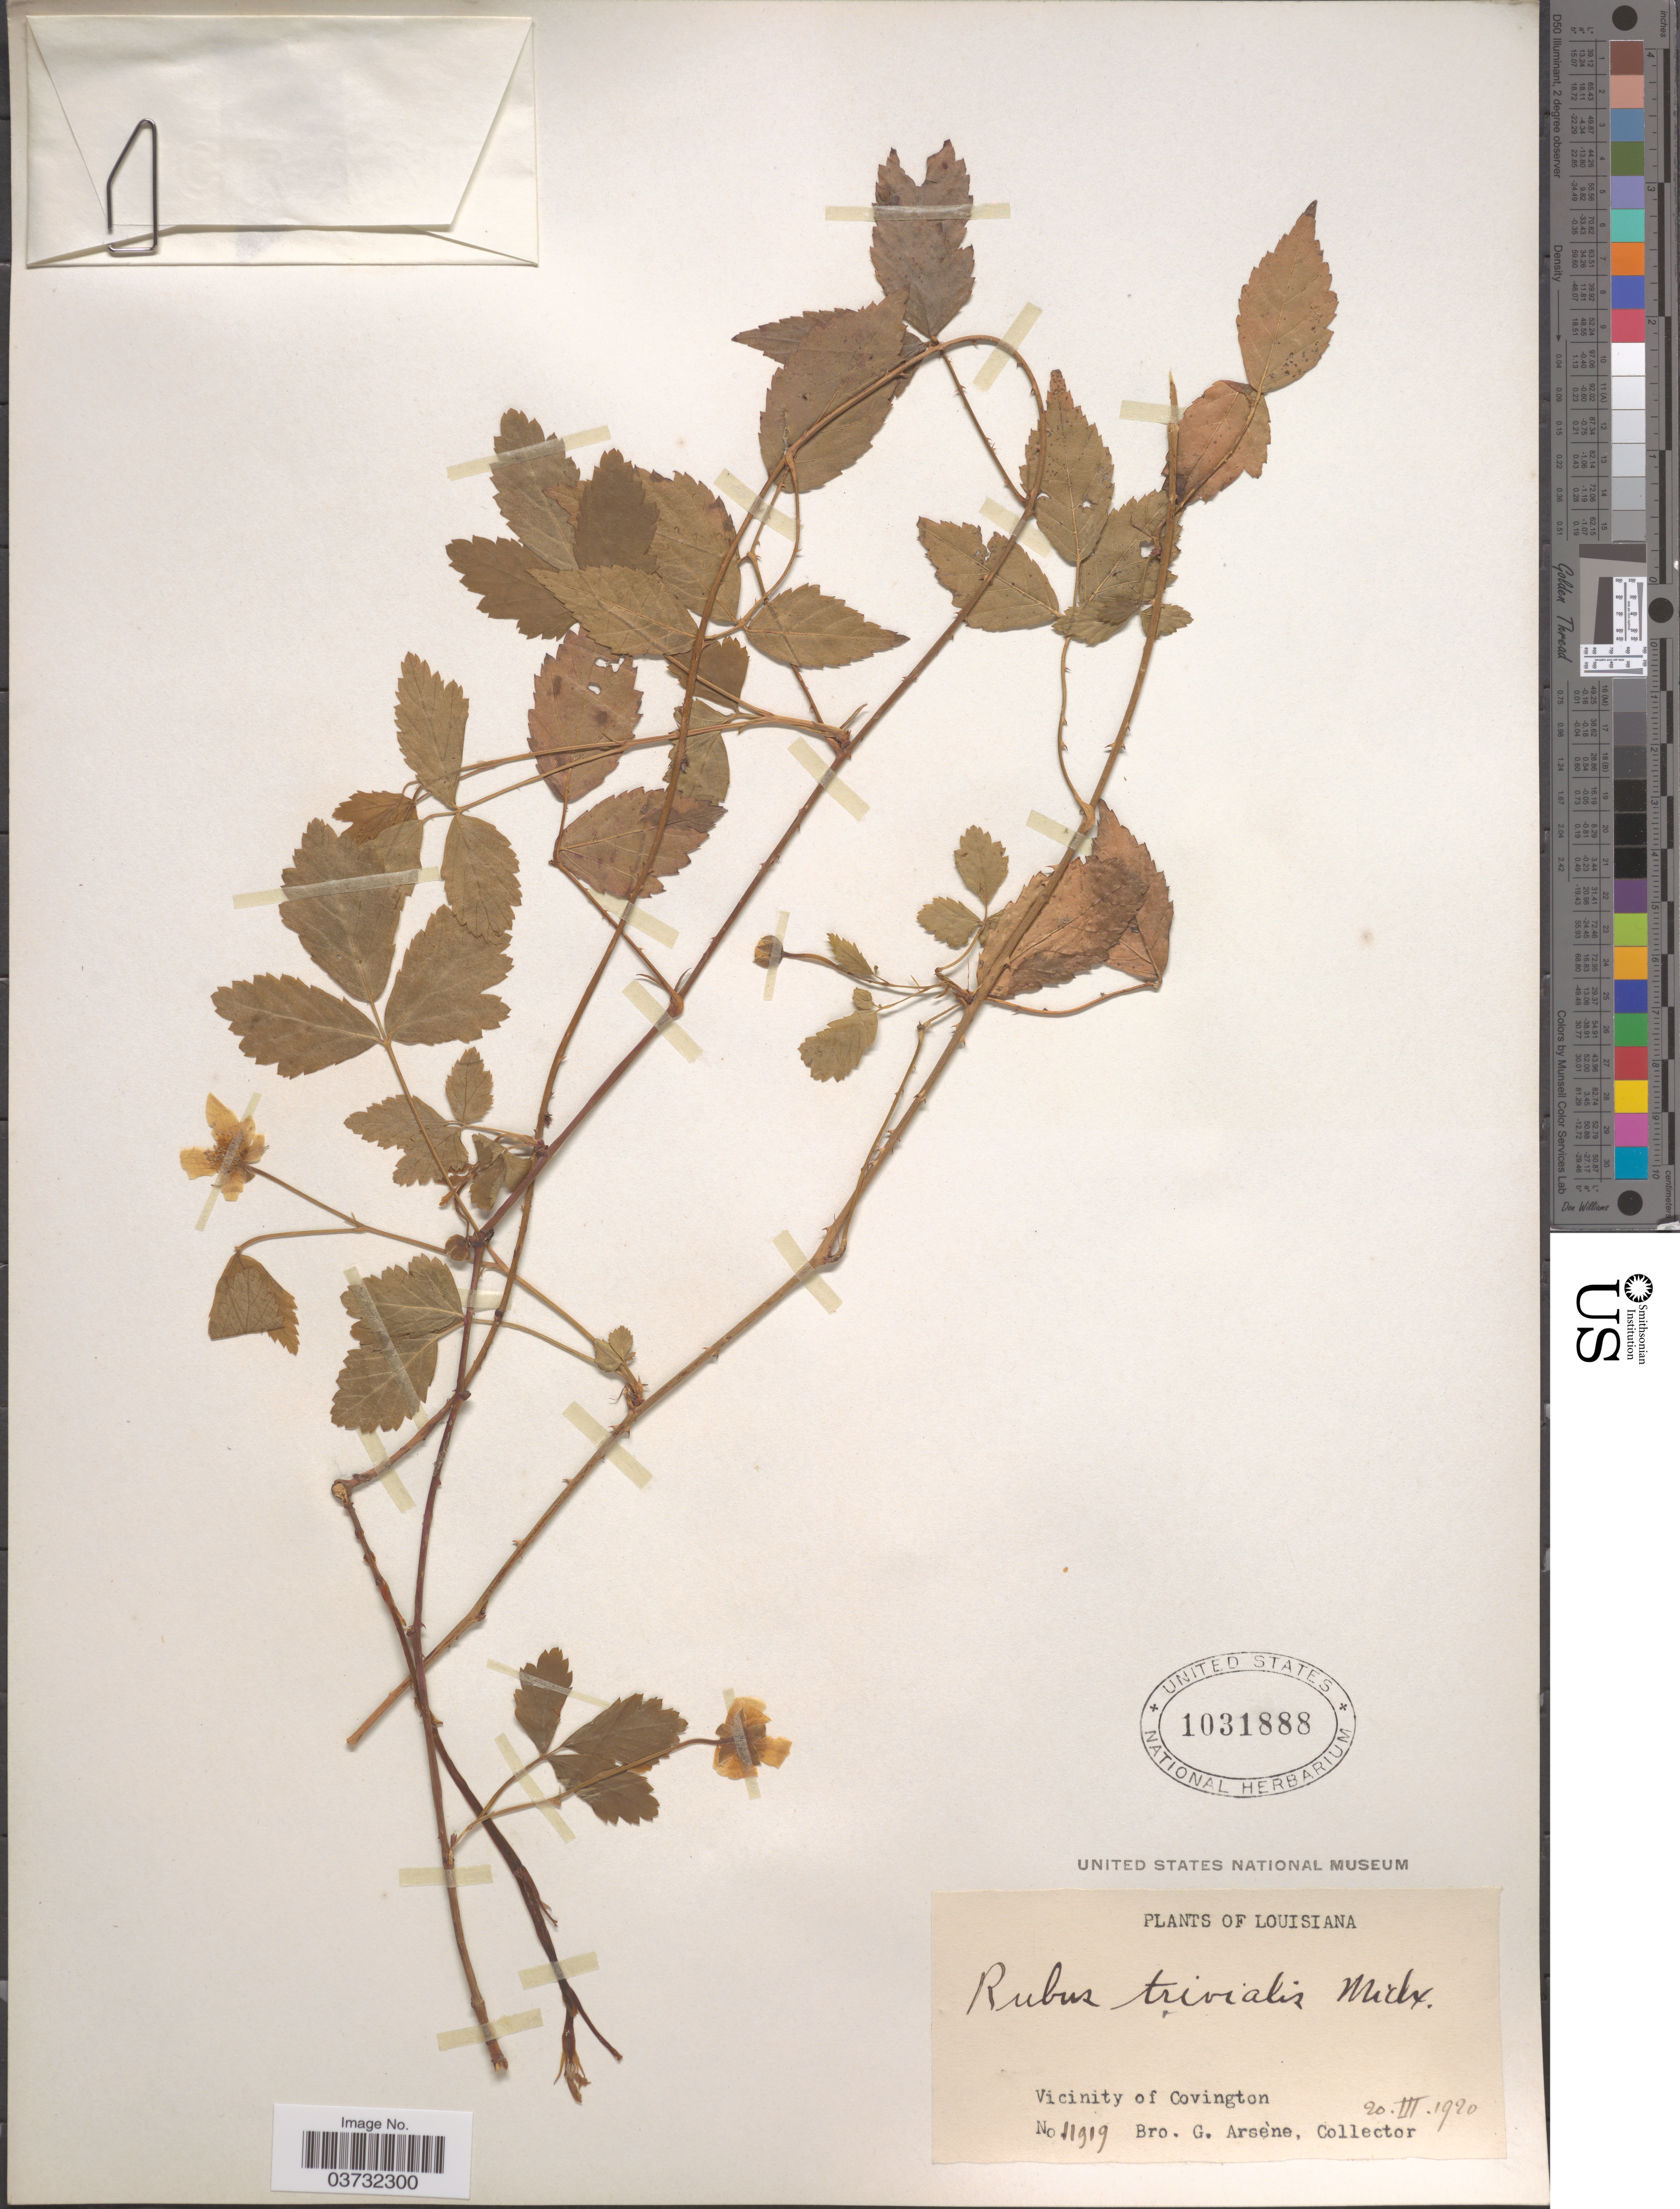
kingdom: Plantae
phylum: Tracheophyta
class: Magnoliopsida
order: Rosales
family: Rosaceae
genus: Rubus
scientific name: Rubus trivialis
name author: Michx.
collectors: Bro. G. Arsène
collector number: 11919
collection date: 1920-03-20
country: United States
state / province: Louisiana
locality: Vicinity of Covington.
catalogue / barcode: US 1031888